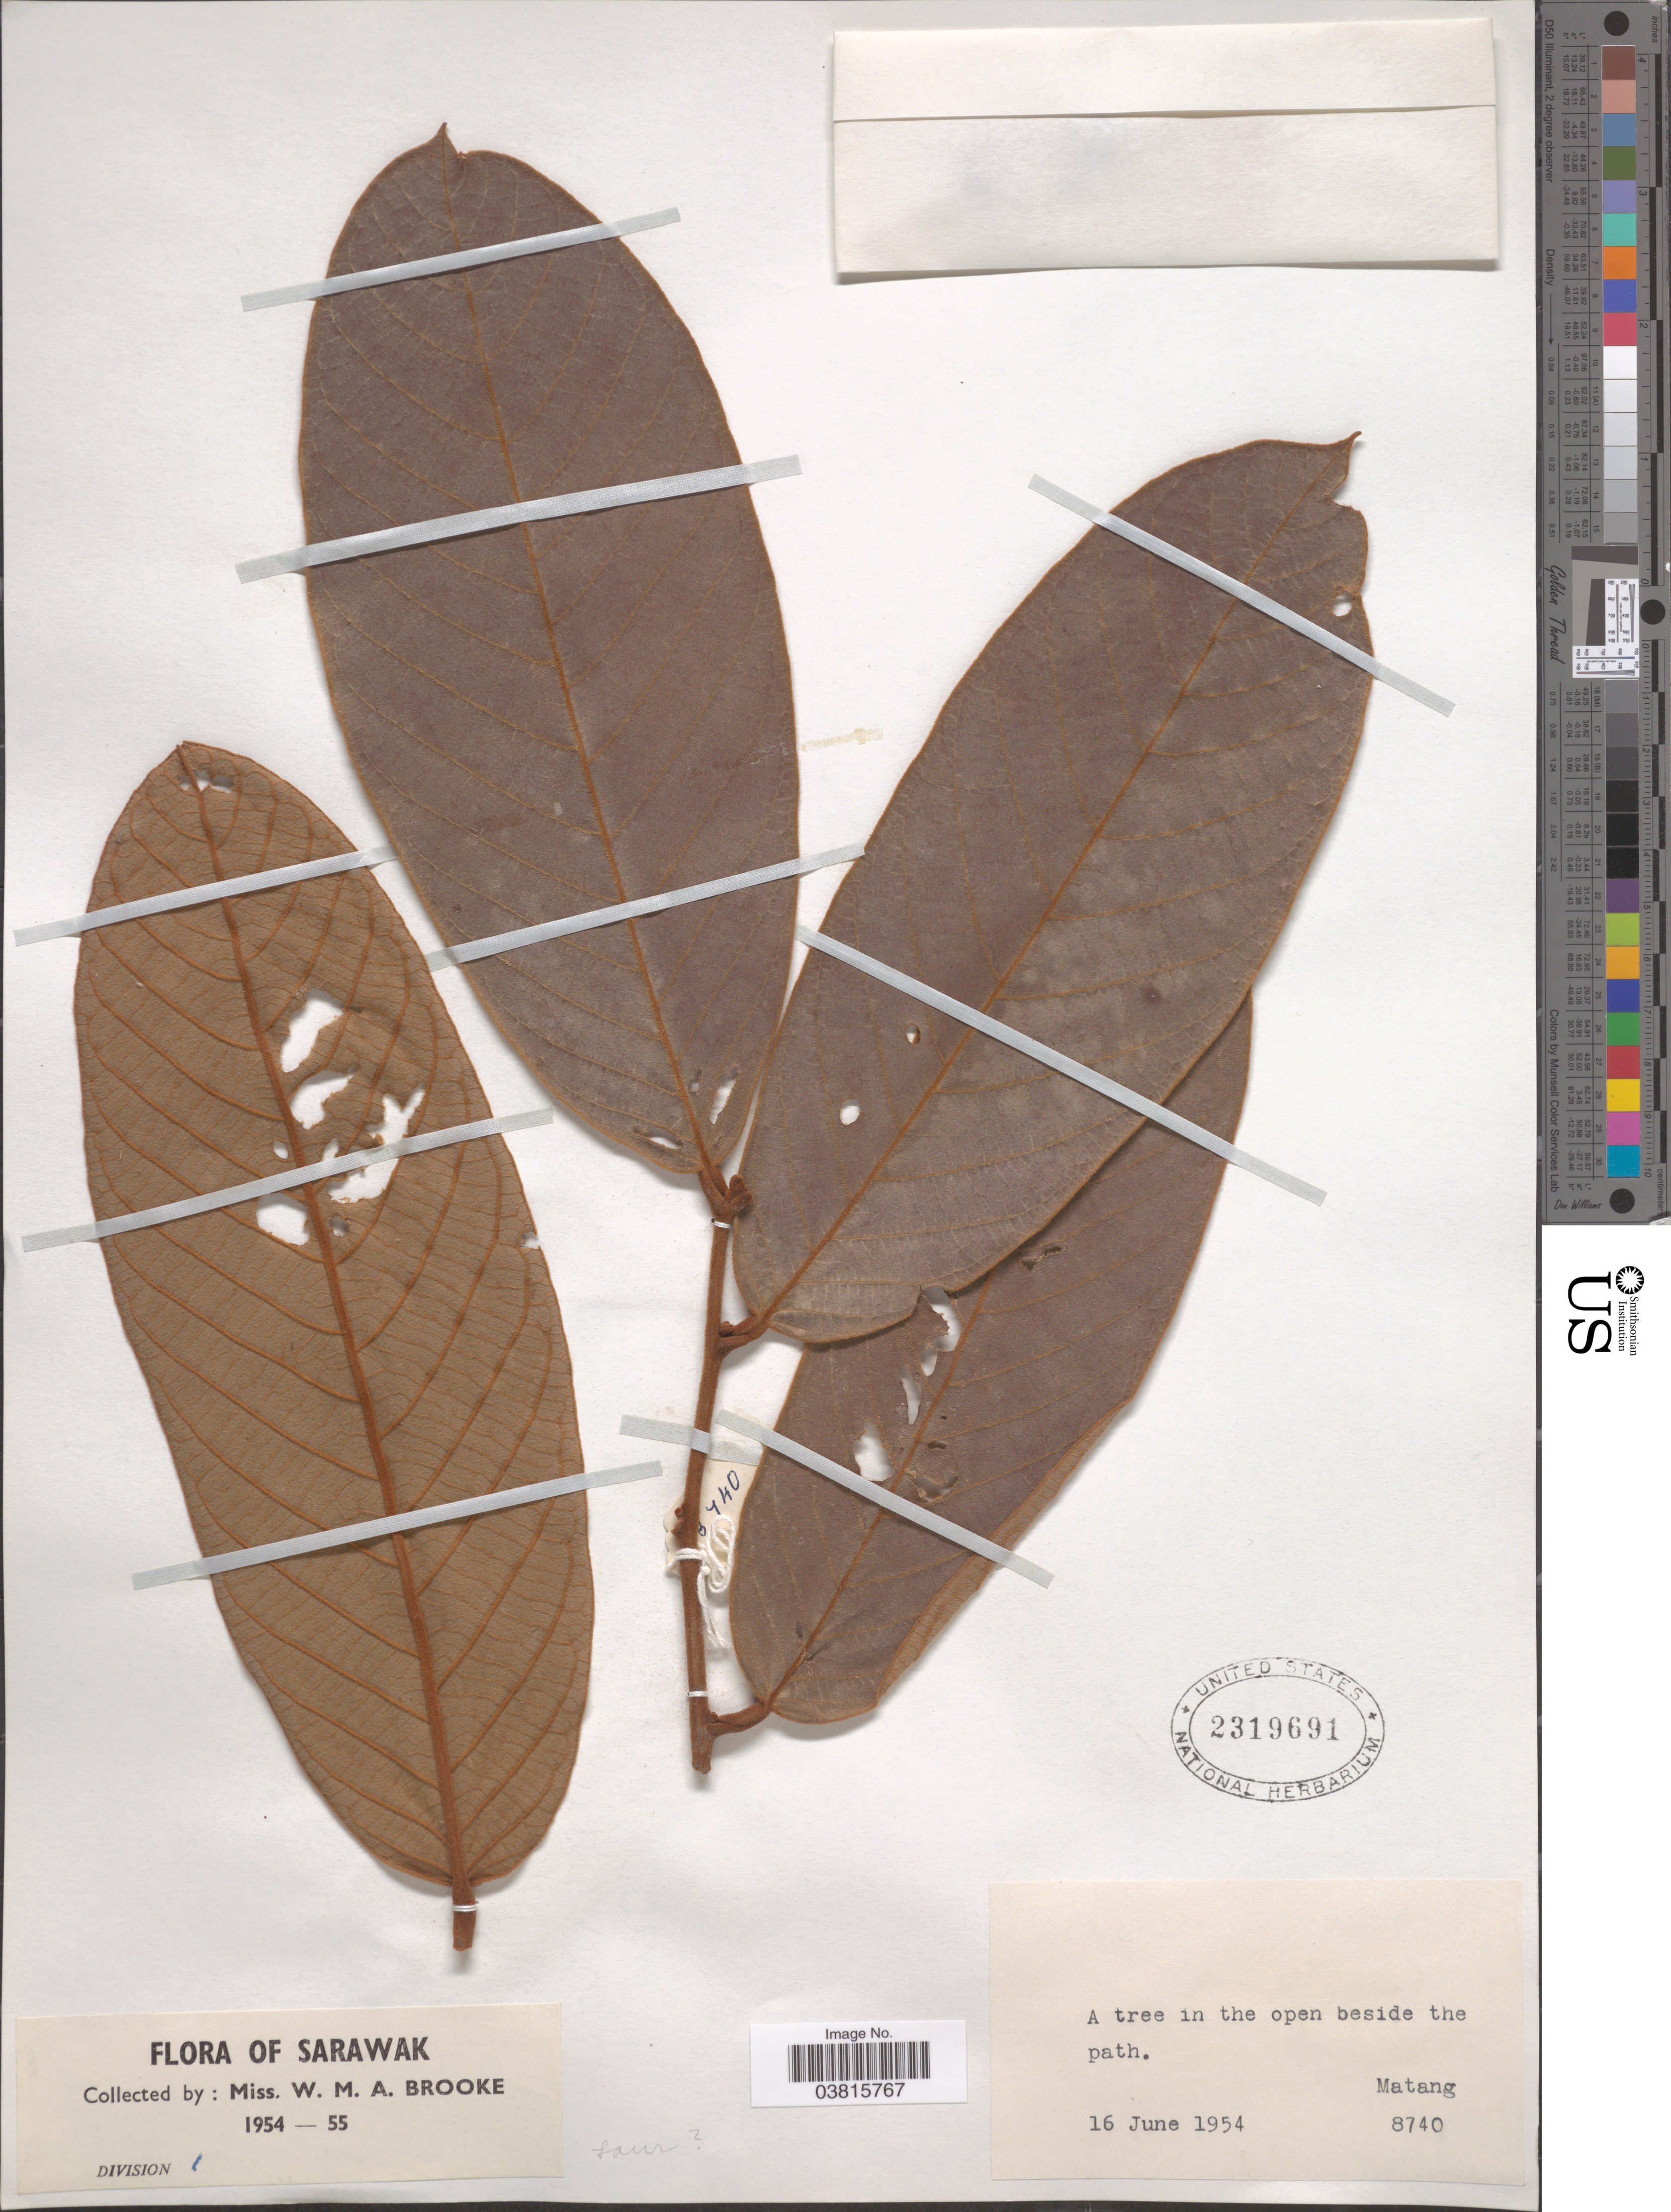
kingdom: Plantae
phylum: Tracheophyta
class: Magnoliopsida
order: Laurales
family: Lauraceae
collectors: W. Brooke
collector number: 8740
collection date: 1954-06-16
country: Malaysia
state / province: Sarawak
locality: In the open beside the path. Matang. Division 1.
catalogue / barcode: US 2319691